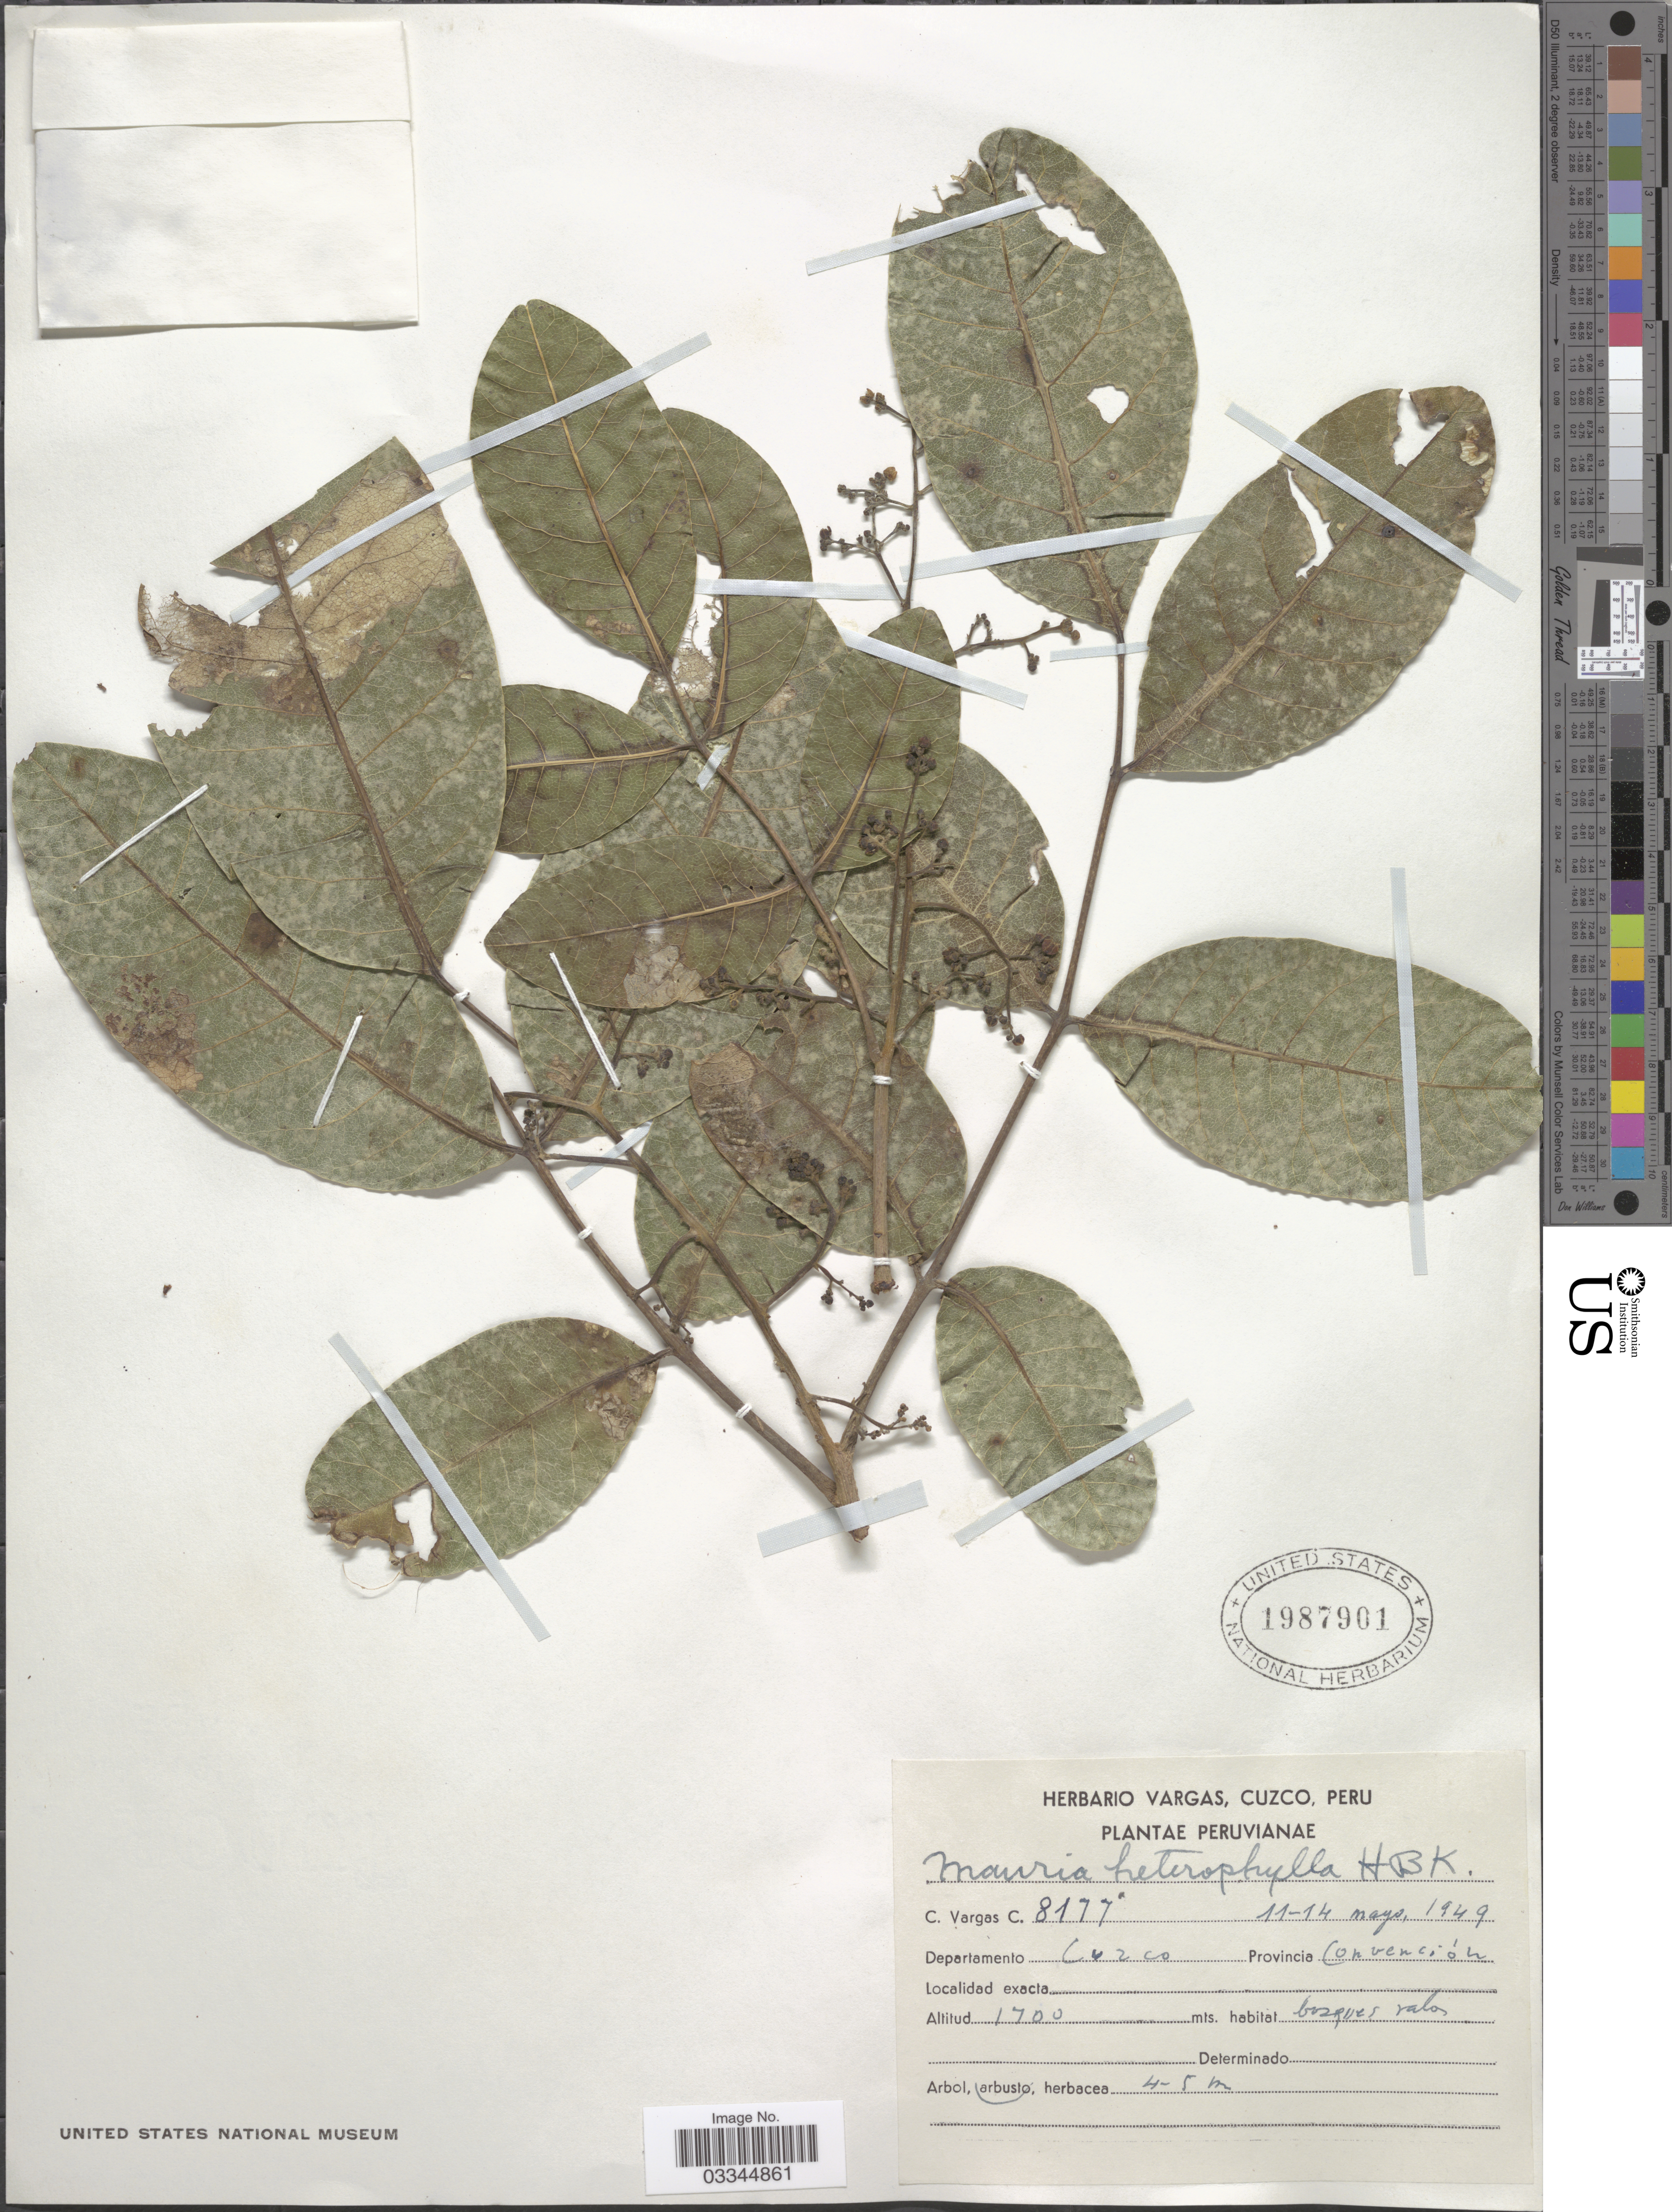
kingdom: Plantae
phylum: Tracheophyta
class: Magnoliopsida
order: Sapindales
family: Anacardiaceae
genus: Mauria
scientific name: Mauria heterophylla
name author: Kunth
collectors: C. Vargas Calderón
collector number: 8177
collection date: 1949-05-11/1949-05-14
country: Peru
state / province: Cusco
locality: Departamento Cuzco. Provincia Convención.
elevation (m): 1700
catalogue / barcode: US 1987901